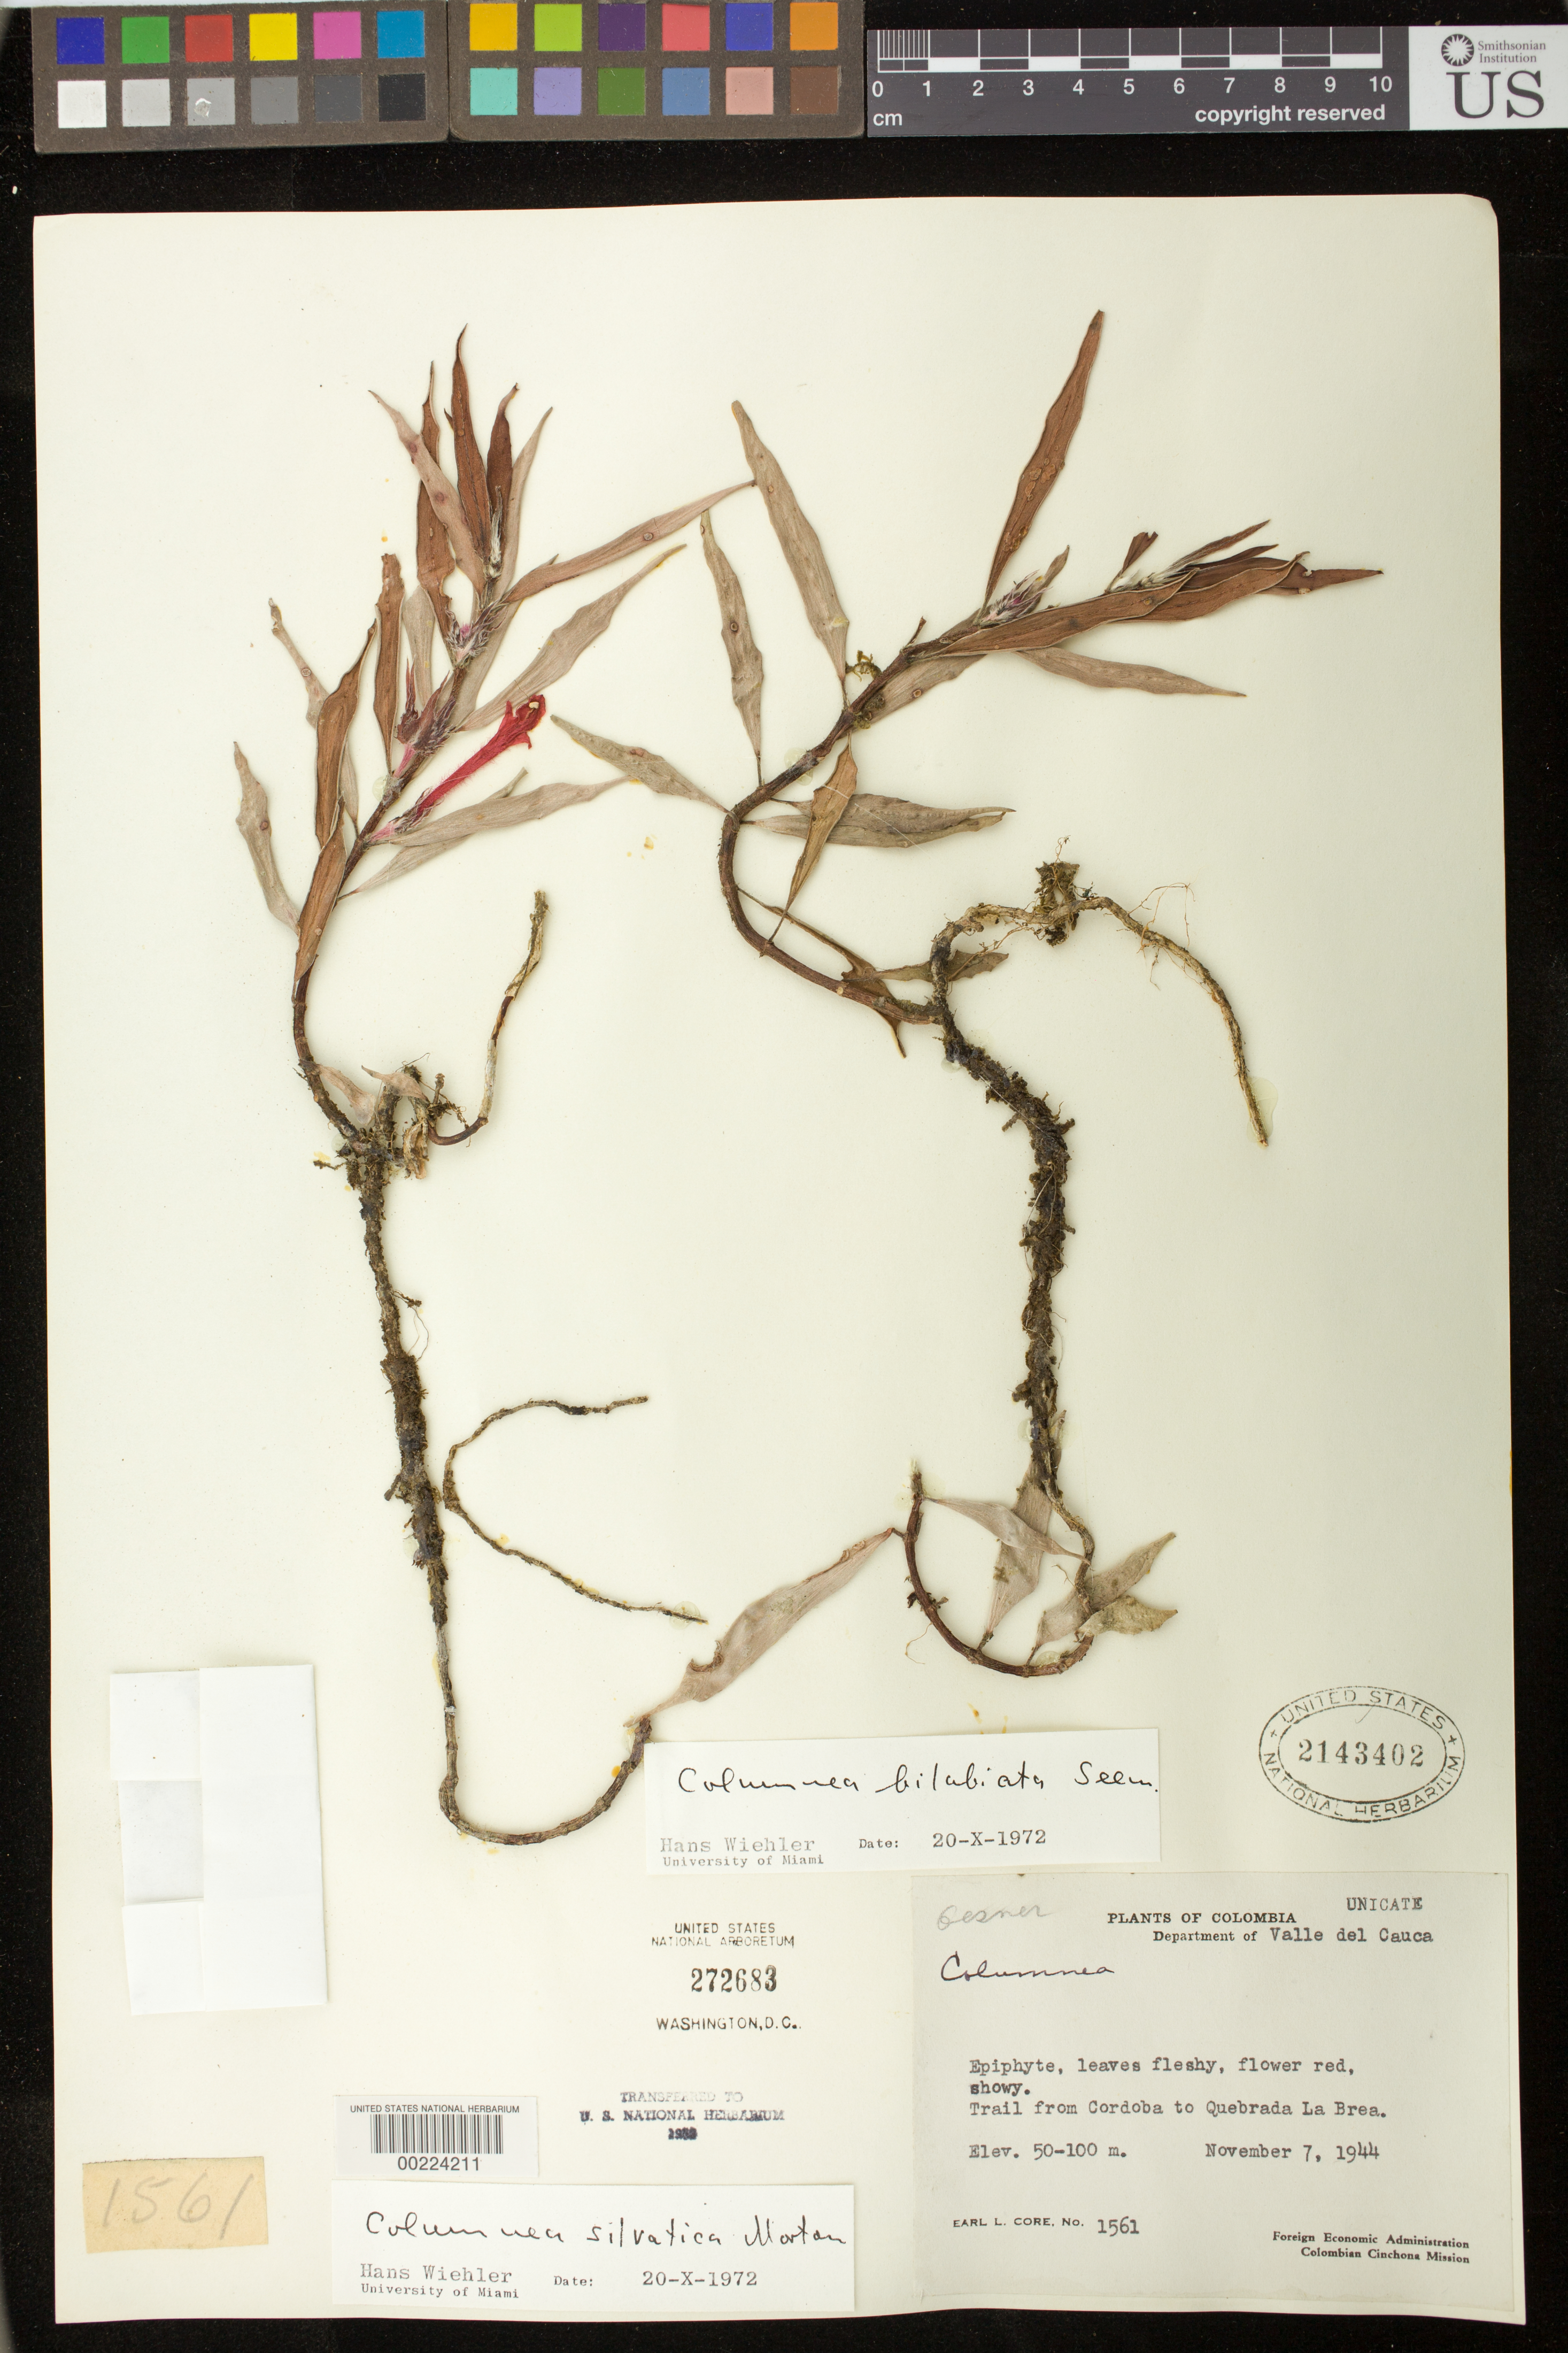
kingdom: Plantae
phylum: Tracheophyta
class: Magnoliopsida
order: Lamiales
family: Gesneriaceae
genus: Columnea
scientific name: Columnea bilabiata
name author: Seem.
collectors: E. L. Core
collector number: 1561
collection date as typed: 07 Nov 1944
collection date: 1944-11-07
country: Colombia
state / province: Valle del Cauca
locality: Trail from Cordoba to Quebrada La Brea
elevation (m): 50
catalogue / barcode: US 2143402